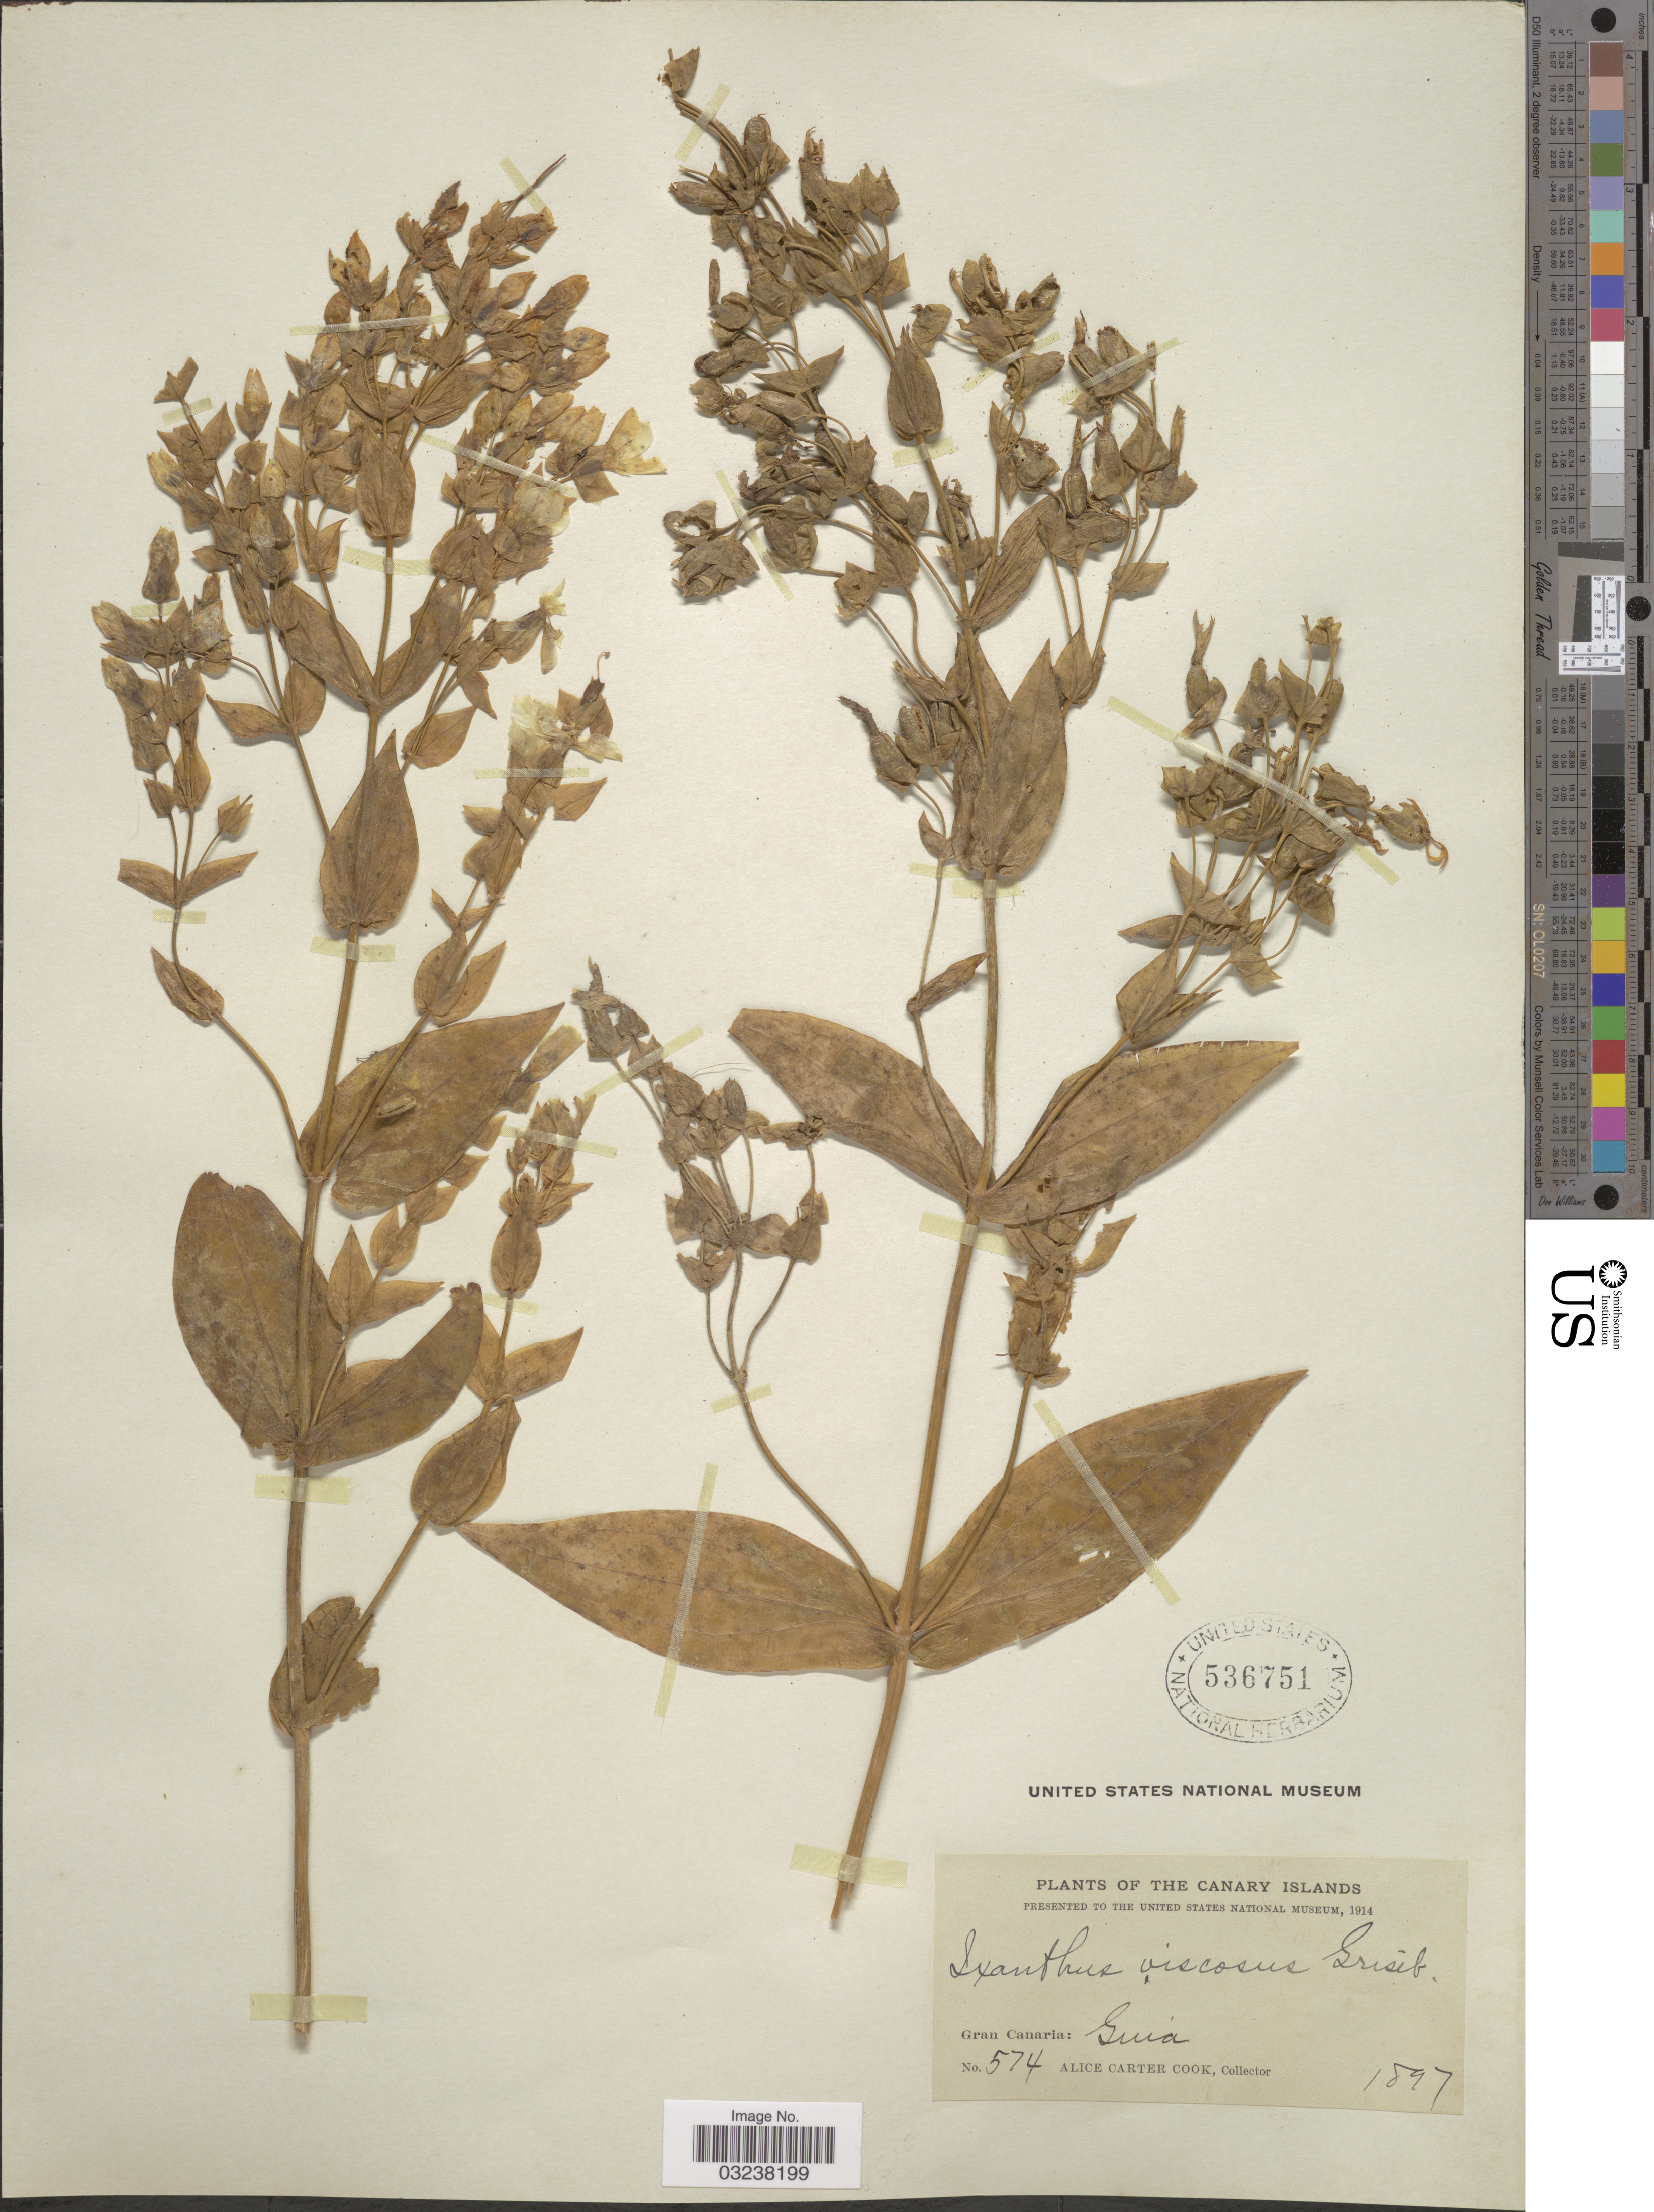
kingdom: Plantae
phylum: Tracheophyta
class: Magnoliopsida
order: Gentianales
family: Gentianaceae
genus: Ixanthus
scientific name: Ixanthus viscosus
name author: (Aiton) Griseb.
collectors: Alice C. Cook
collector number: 574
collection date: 1897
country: Spain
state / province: Canarias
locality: The Canary Islands. Gran Canaria: Guia.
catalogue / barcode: US 536751